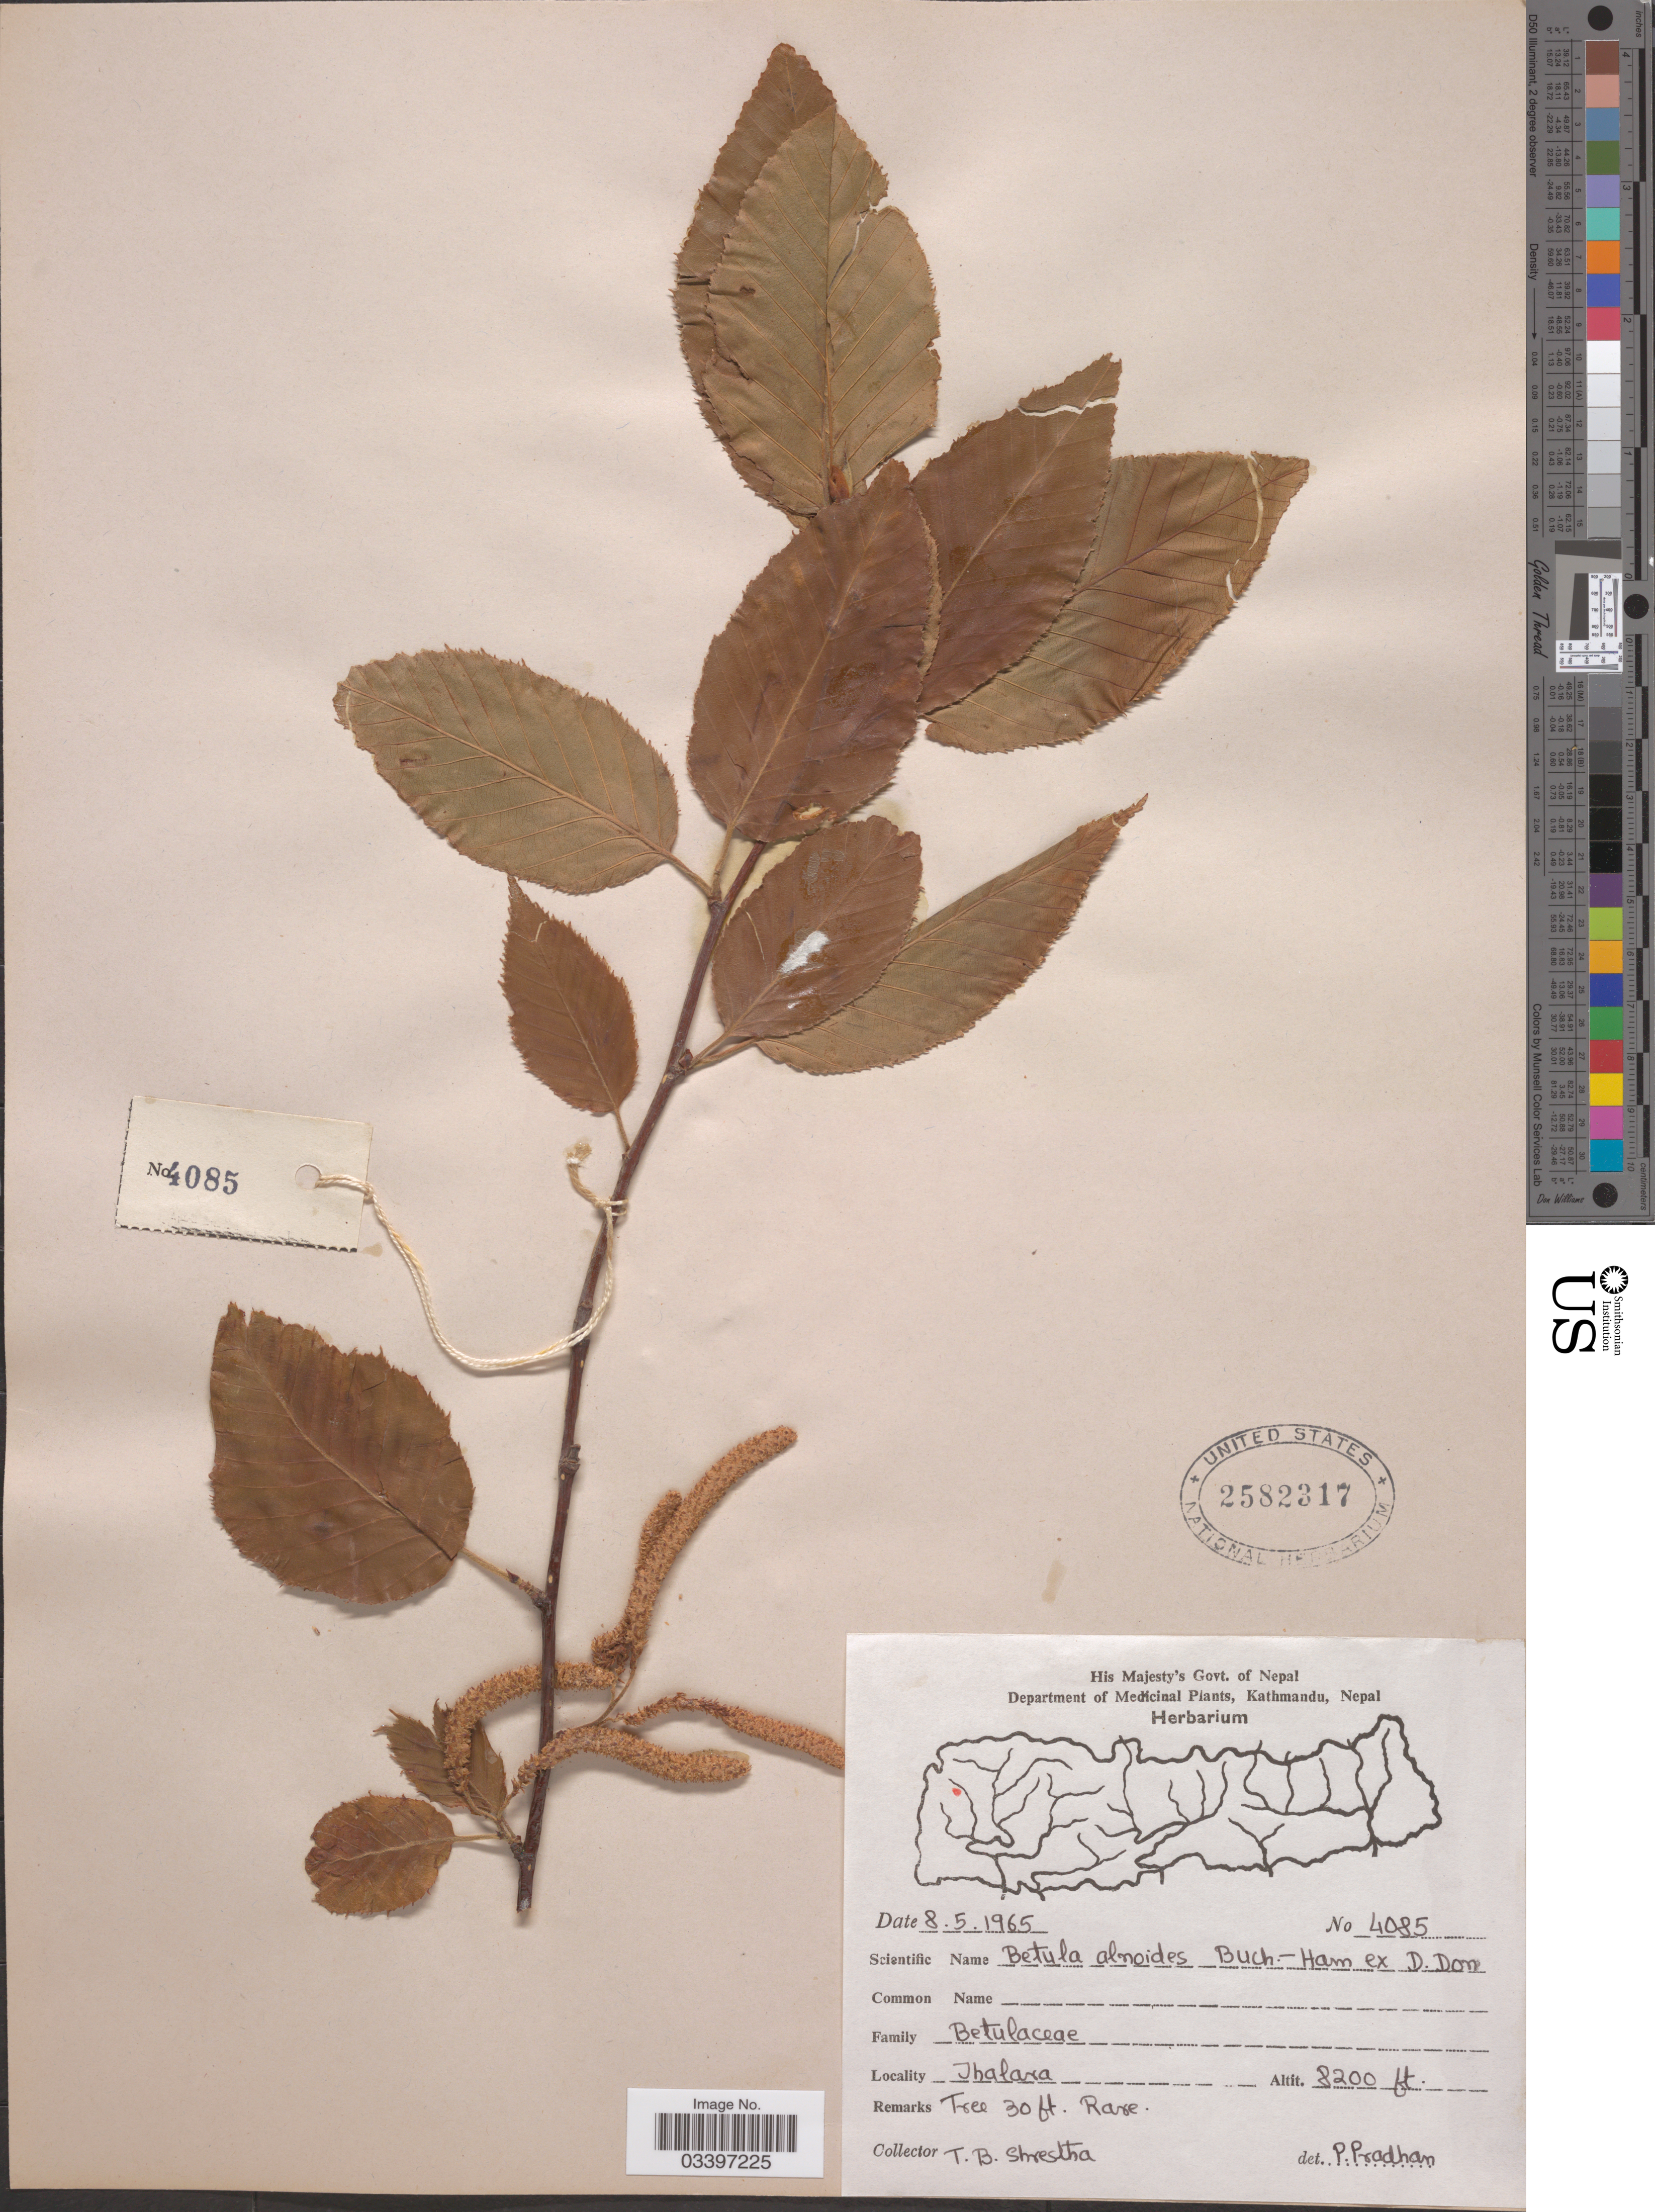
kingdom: Plantae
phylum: Tracheophyta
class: Magnoliopsida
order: Fagales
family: Betulaceae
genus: Betula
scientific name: Betula alnoides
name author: Buch.-Ham. ex D. Don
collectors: T. B. Shrestha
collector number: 4085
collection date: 1965-05-08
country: Nepal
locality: Ihalara.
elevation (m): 2499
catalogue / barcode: US 2582317